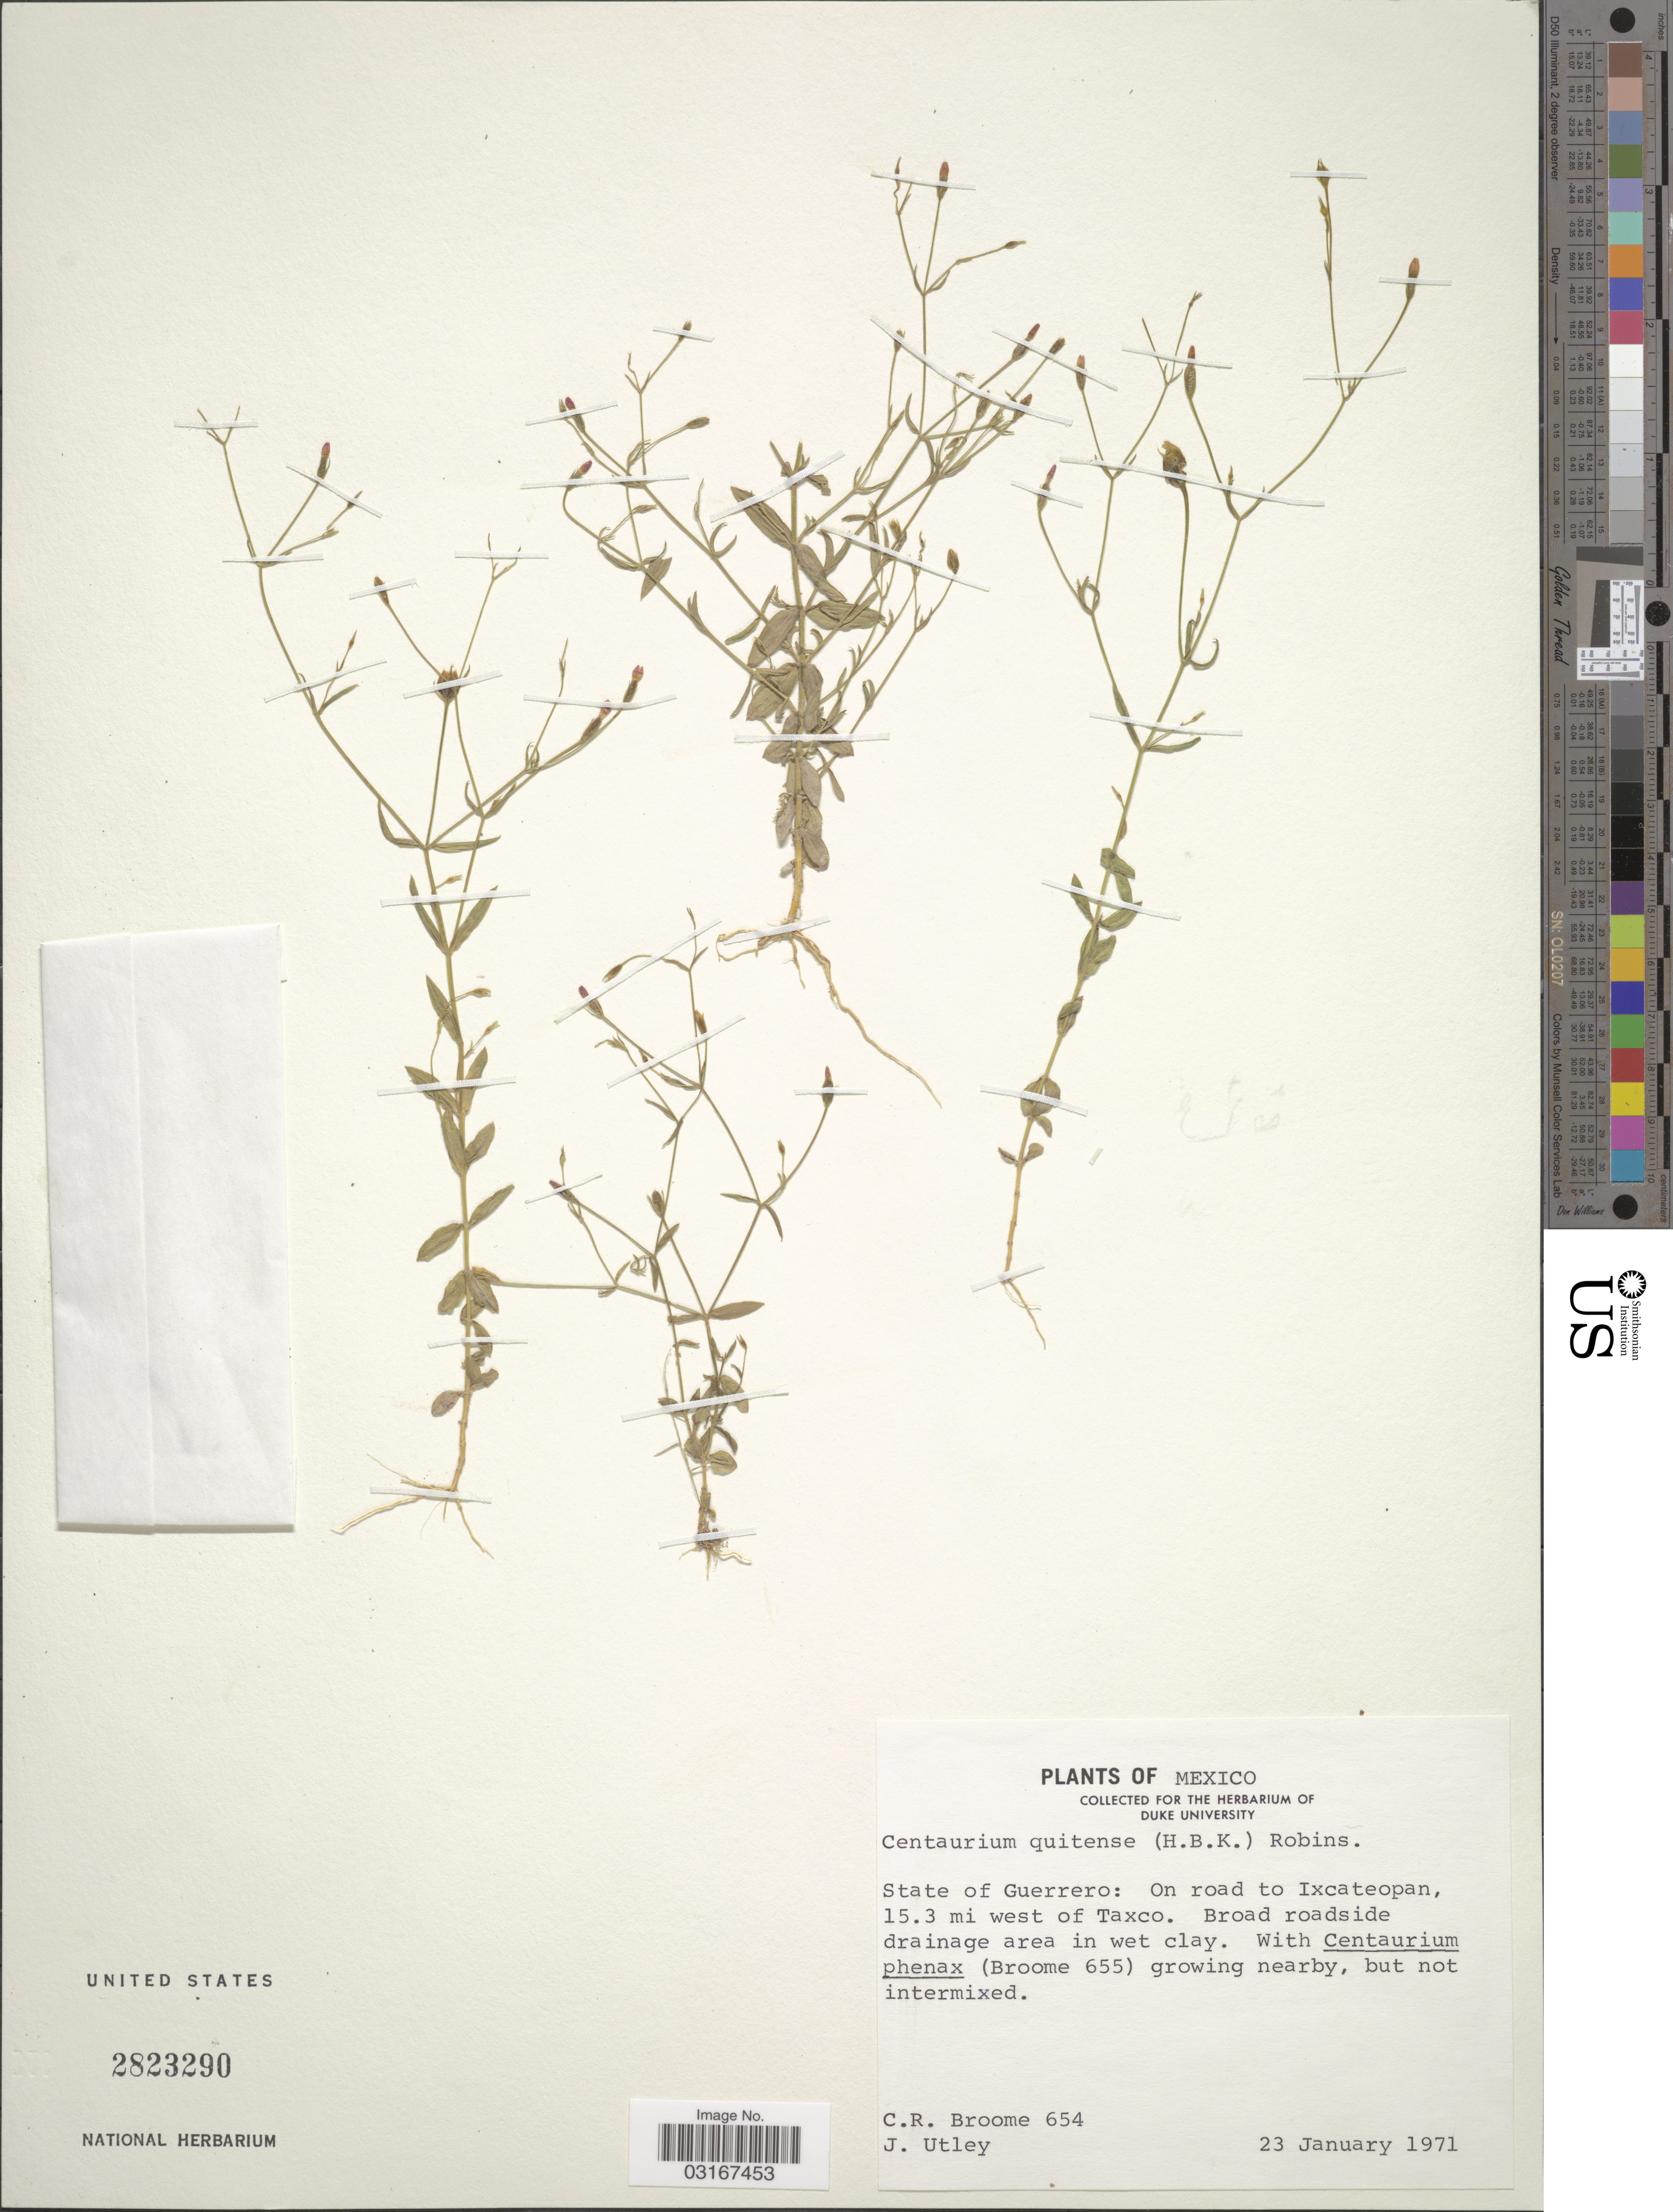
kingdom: Plantae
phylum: Tracheophyta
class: Magnoliopsida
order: Gentianales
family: Gentianaceae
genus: Centaurium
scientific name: Centaurium quitense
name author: (Kunth) B.L. Rob.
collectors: C. R. Broome & J. Utley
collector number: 654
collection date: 1971-01-23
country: Mexico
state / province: Guerrero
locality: On road to Ixcateopan, 15.3 mi west of Taxco.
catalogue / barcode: US 2823290